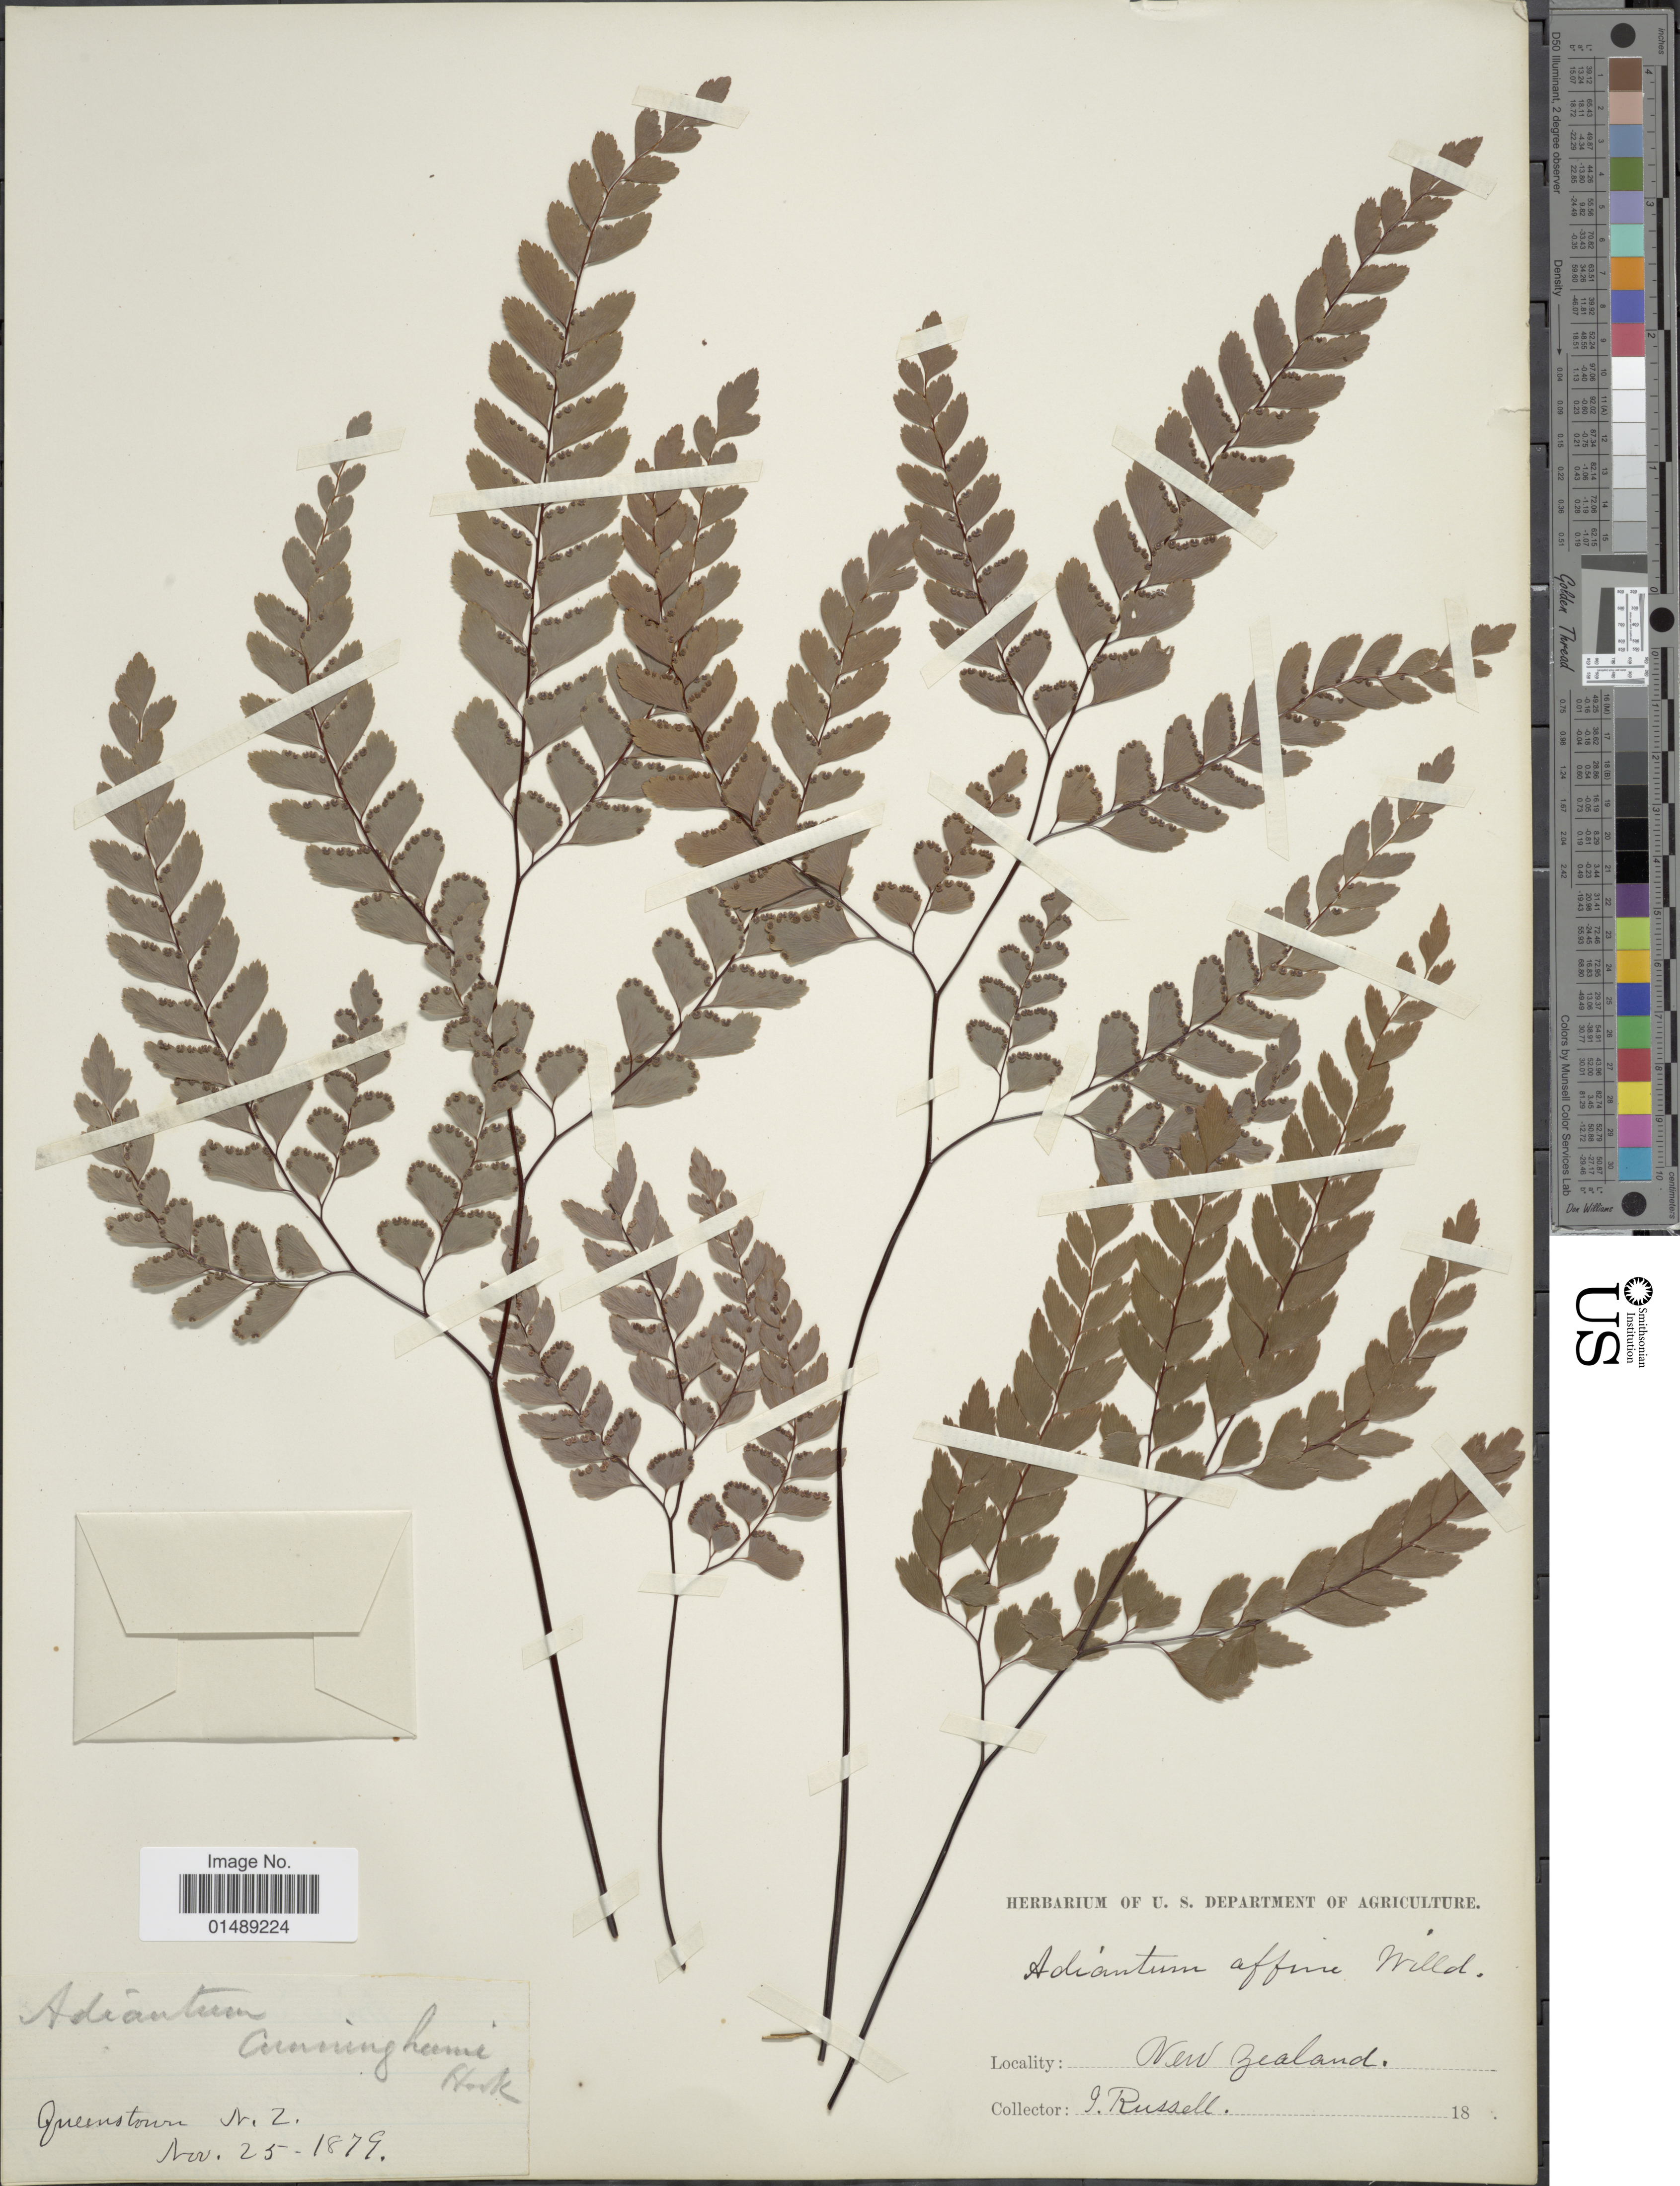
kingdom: Plantae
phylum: Tracheophyta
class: Polypodiopsida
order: Polypodiales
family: Pteridaceae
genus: Adiantum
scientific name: Adiantum affine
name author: Willd.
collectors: J. Russell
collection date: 1879-09-25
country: New Zealand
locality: Queenstown, New Zealand